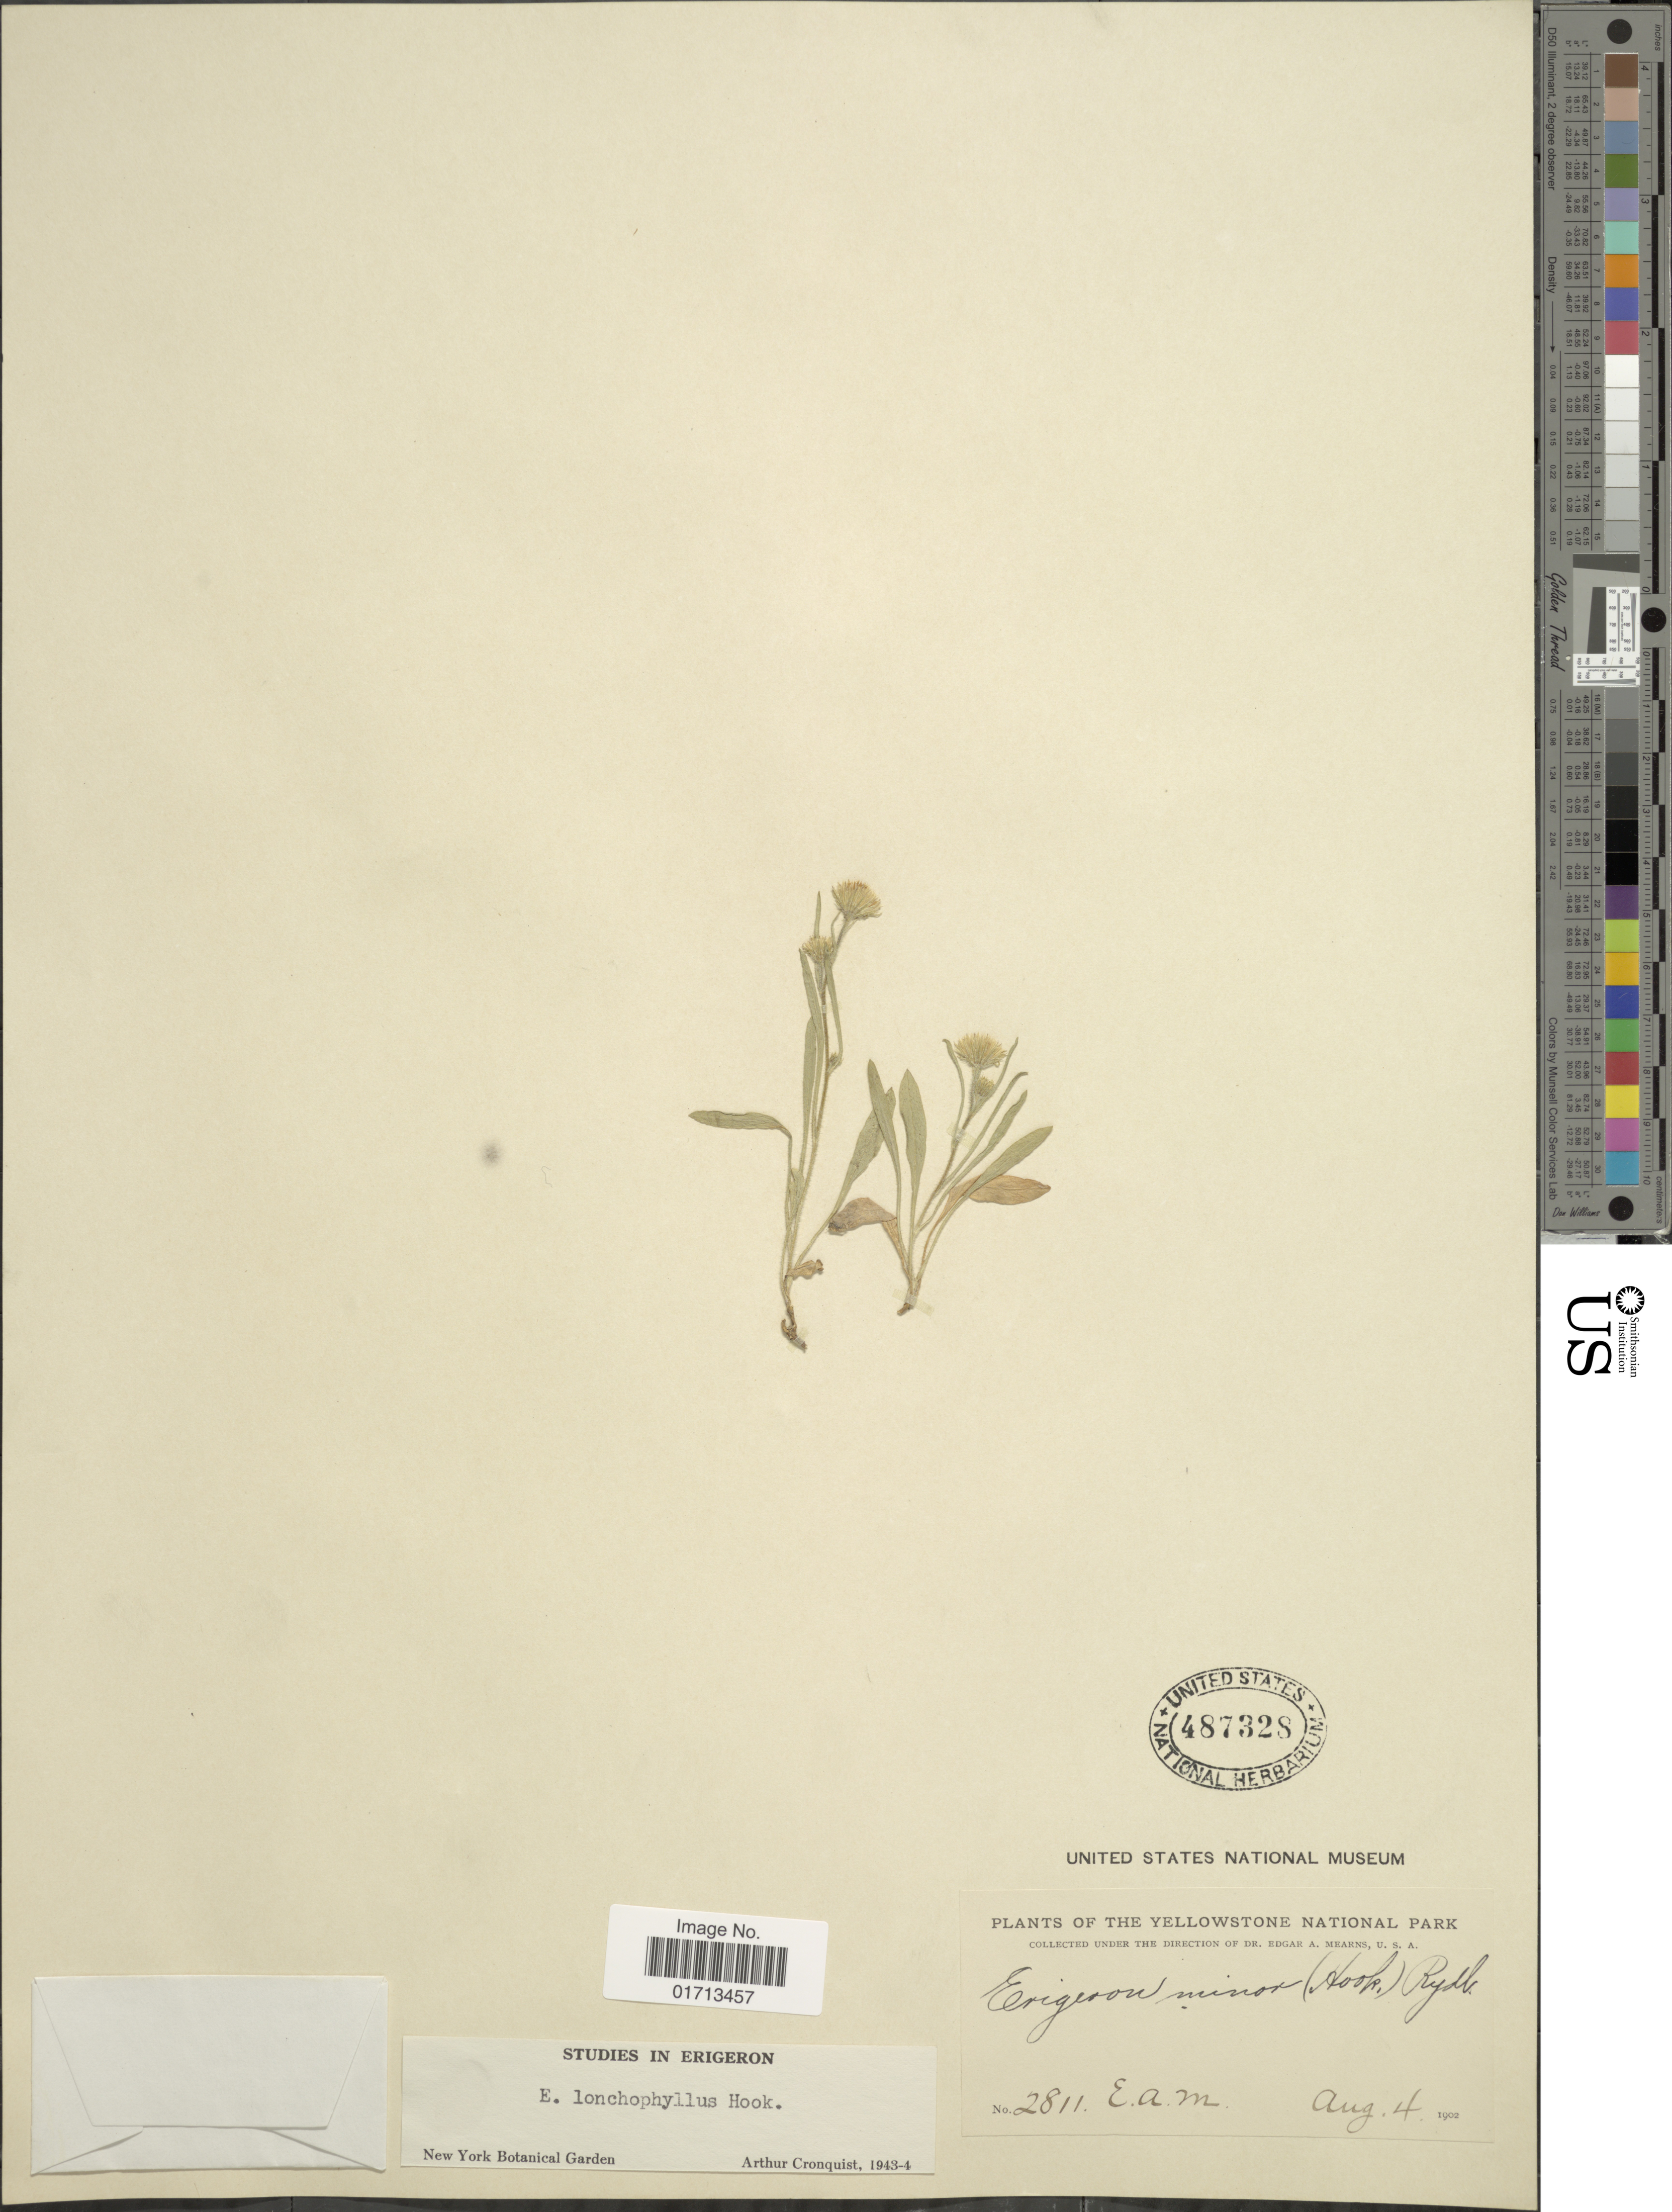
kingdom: Plantae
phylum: Tracheophyta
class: Magnoliopsida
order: Asterales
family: Asteraceae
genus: Erigeron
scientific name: Erigeron lonchophyllus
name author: Hook.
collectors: E. A. Mearns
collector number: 2811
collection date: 1902-08-04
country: United States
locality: Yellowstone National Park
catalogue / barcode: US 487328